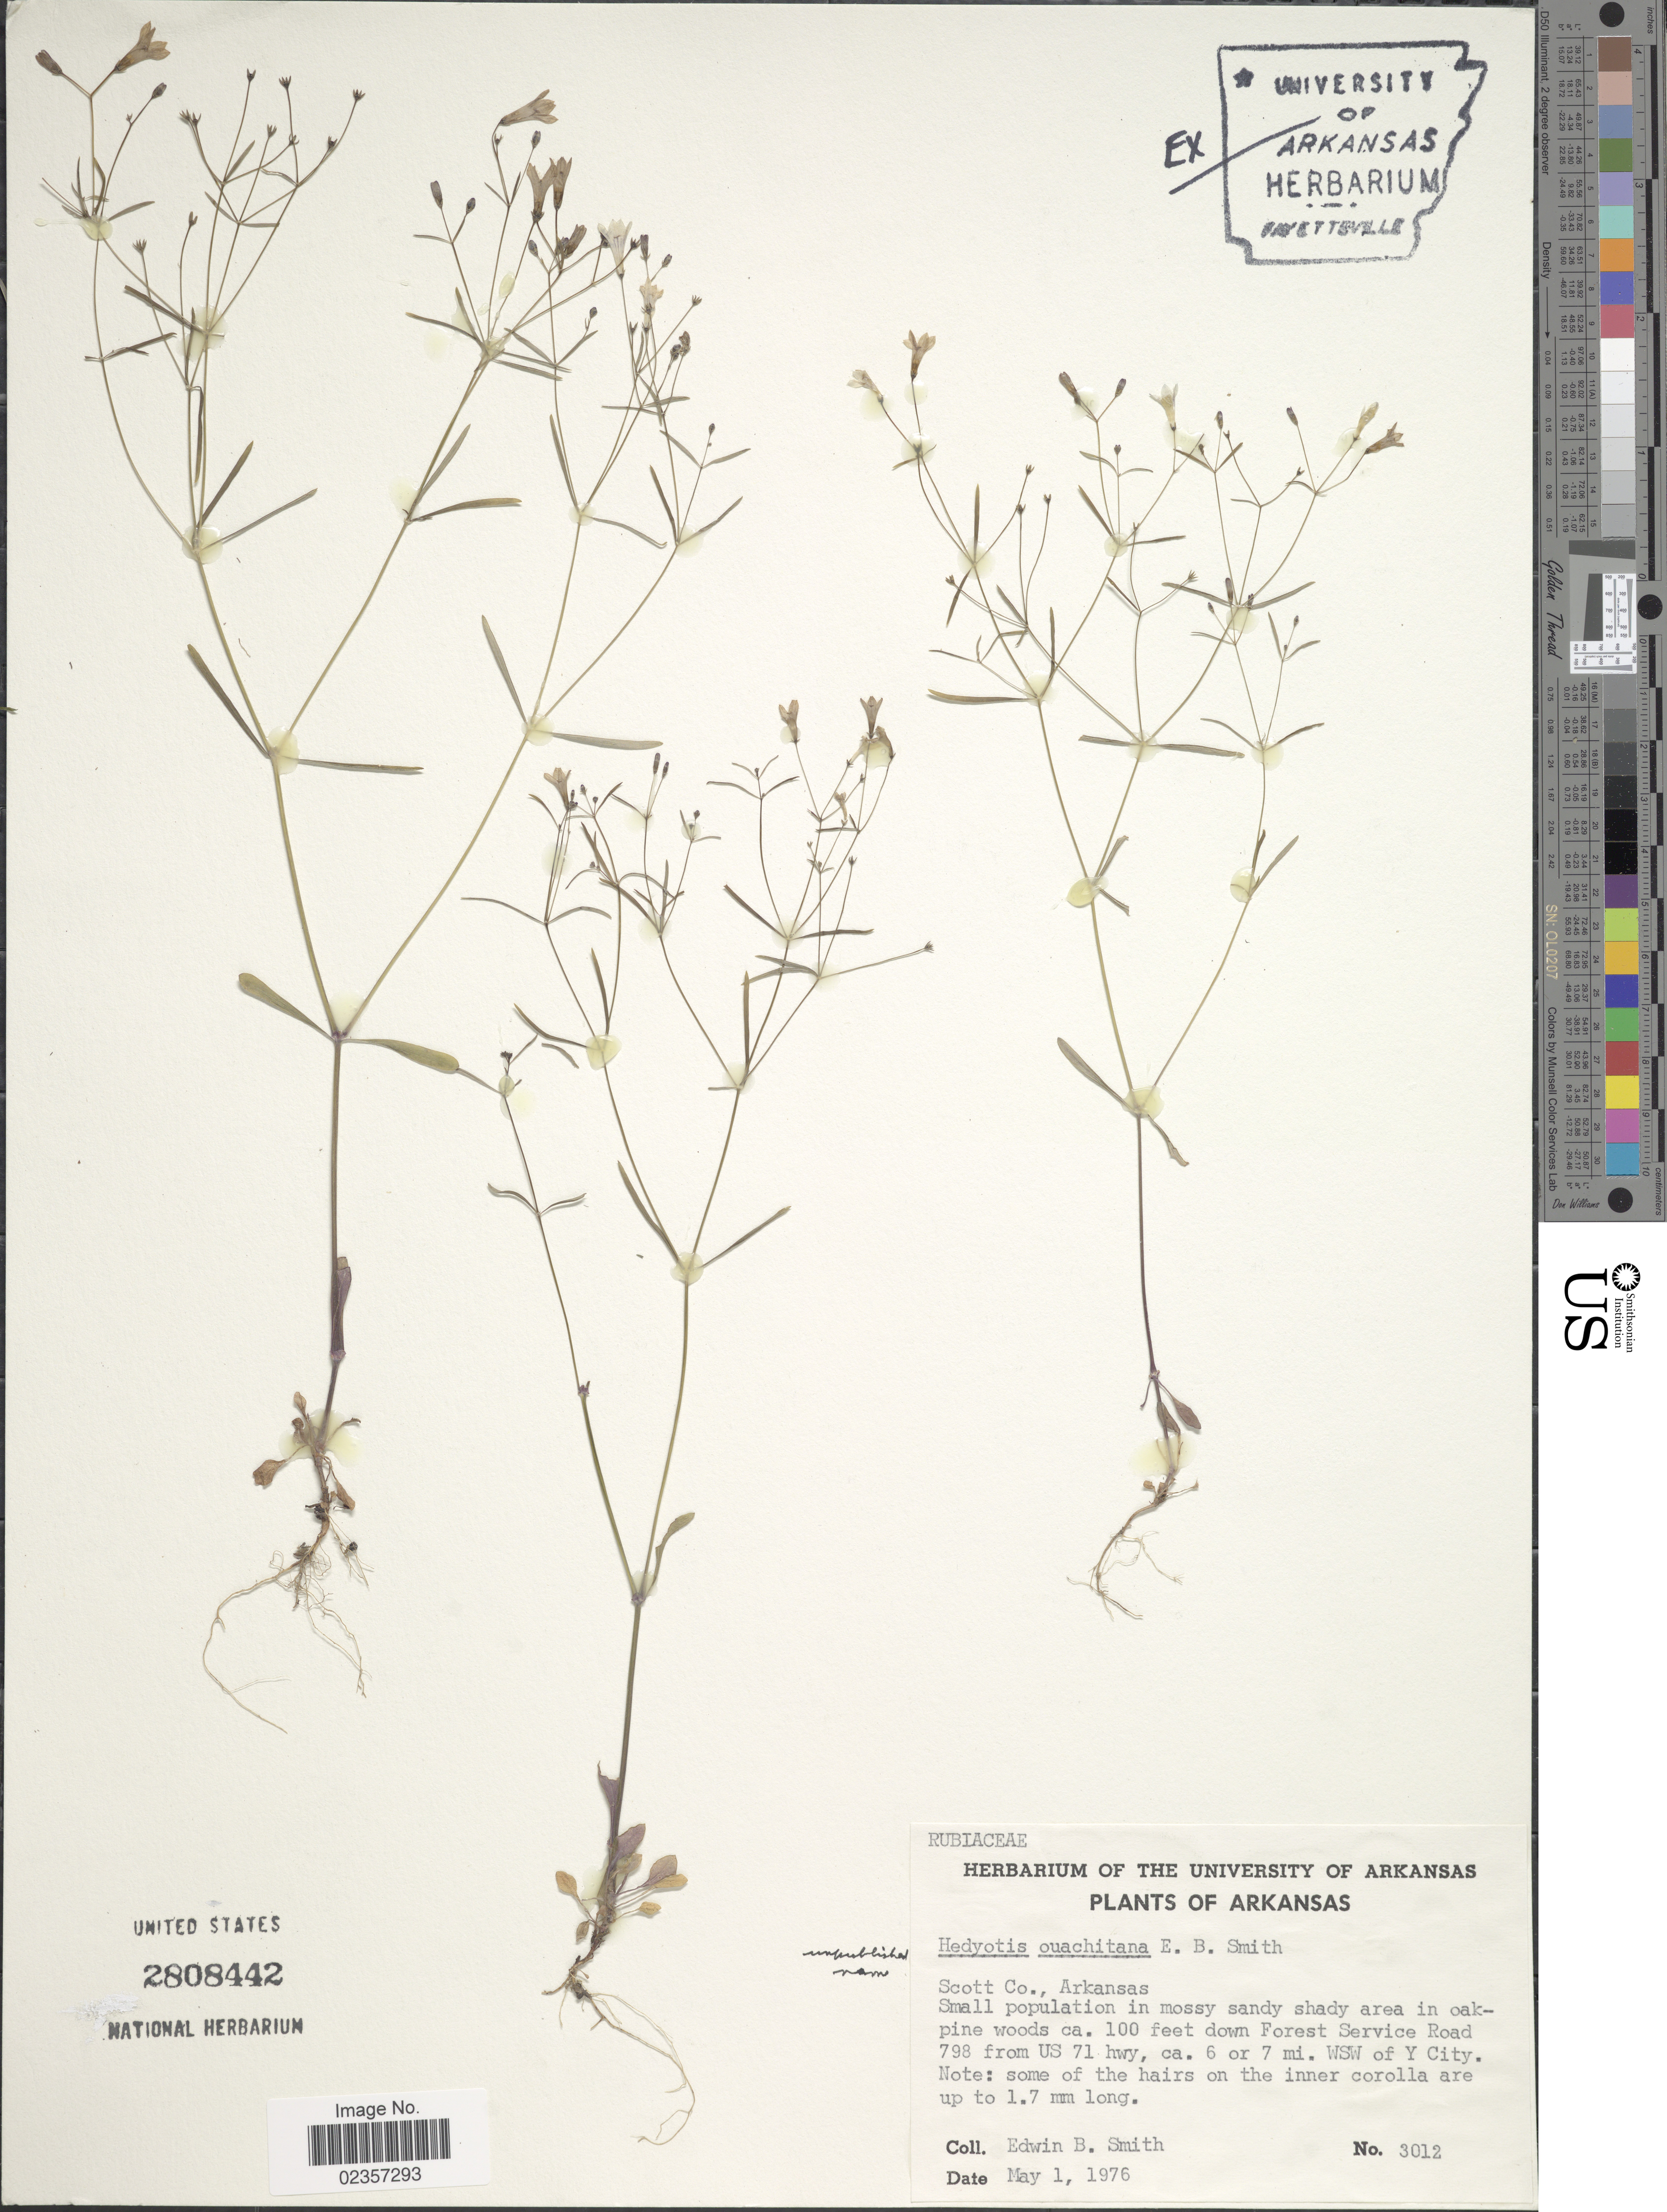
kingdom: Plantae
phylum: Tracheophyta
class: Magnoliopsida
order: Gentianales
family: Rubiaceae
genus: Houstonia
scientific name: Houstonia ouachitana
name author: (E.B. Sm.) Terrell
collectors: E. B. Smith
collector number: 3012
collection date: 1976-05-01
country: United States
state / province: Arkansas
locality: Scott Co.Small population in mossy sandy shady area in oak-pine woods ca. 100 feet down Forest Service Road 798 from US 71 hwy, ca. 6 or 7 mi. WSW of Y City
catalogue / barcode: US 2808442